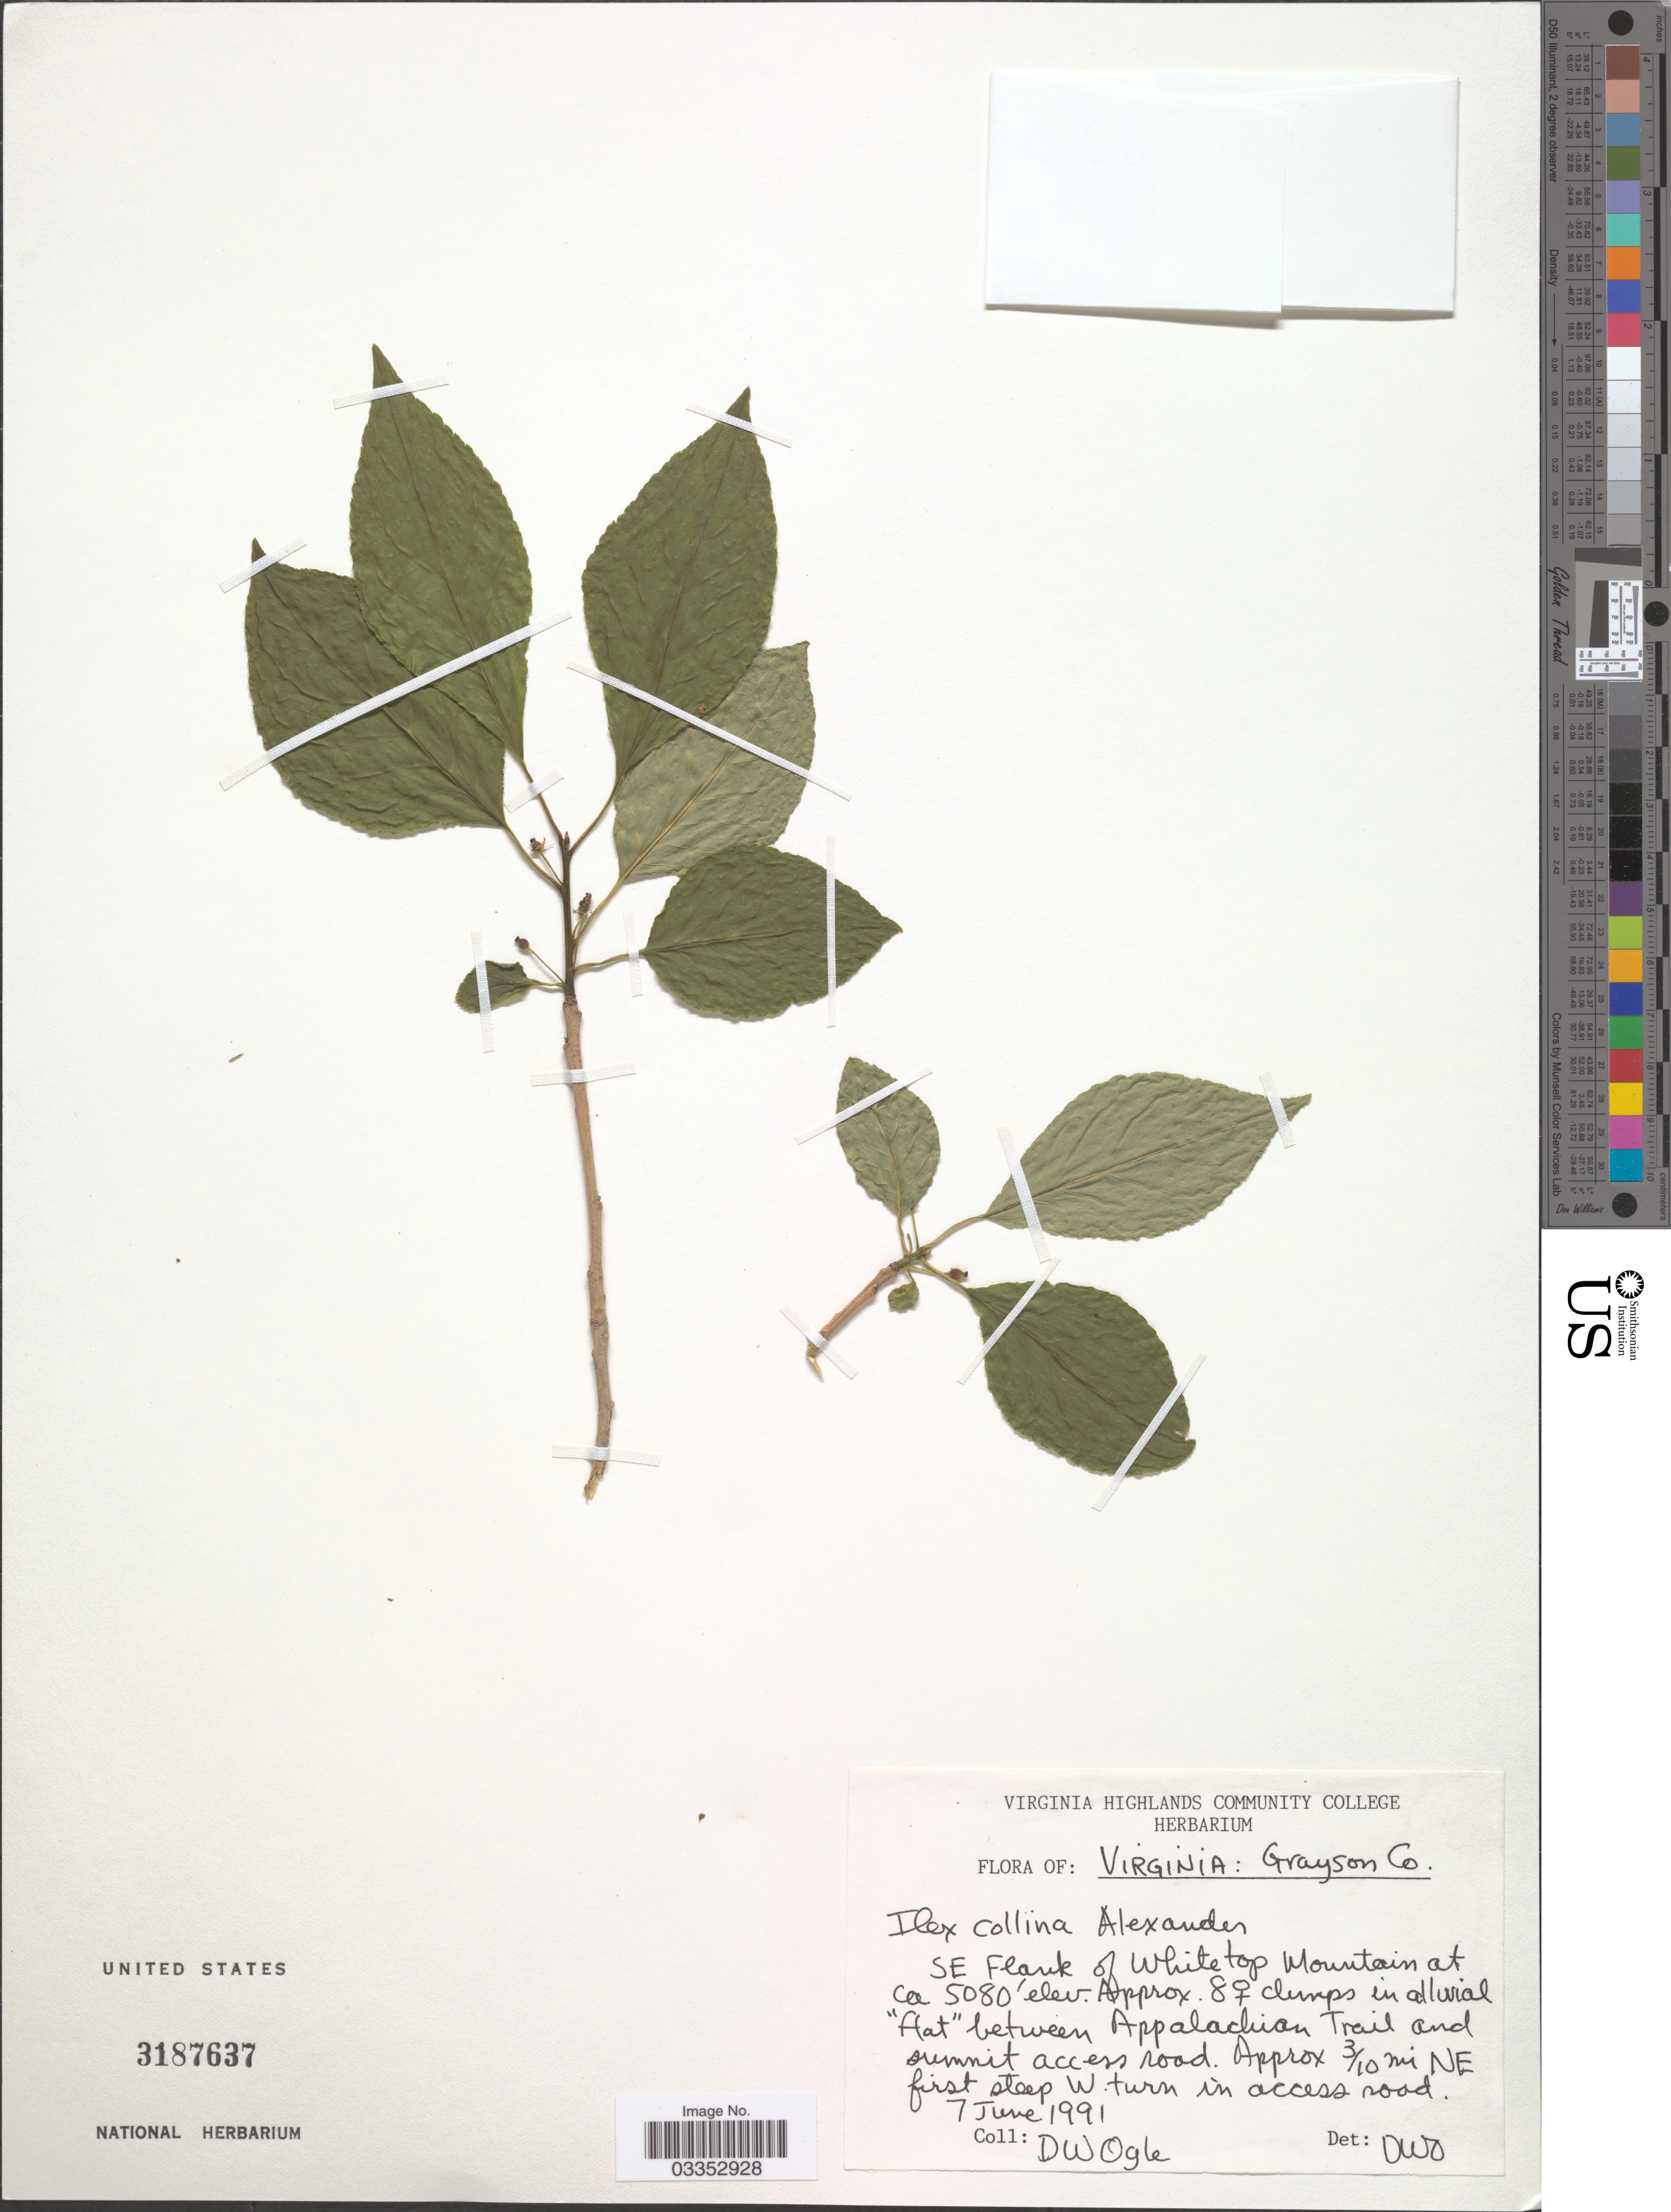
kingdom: Plantae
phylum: Tracheophyta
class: Magnoliopsida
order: Aquifoliales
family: Aquifoliaceae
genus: Nemopanthus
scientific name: Nemopanthus collinus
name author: (Alexander) R.C. Clark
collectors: D. Ogle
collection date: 1991-06-07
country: United States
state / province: Virginia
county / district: Grayson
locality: SE Flank of White Top Mountain, Approx 8 [female symbol] clumps in alluvial "flat" between Appalachian Trail and summit access road. Approx 3/10 mi NE first step W. turn in access road.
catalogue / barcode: US 3187637